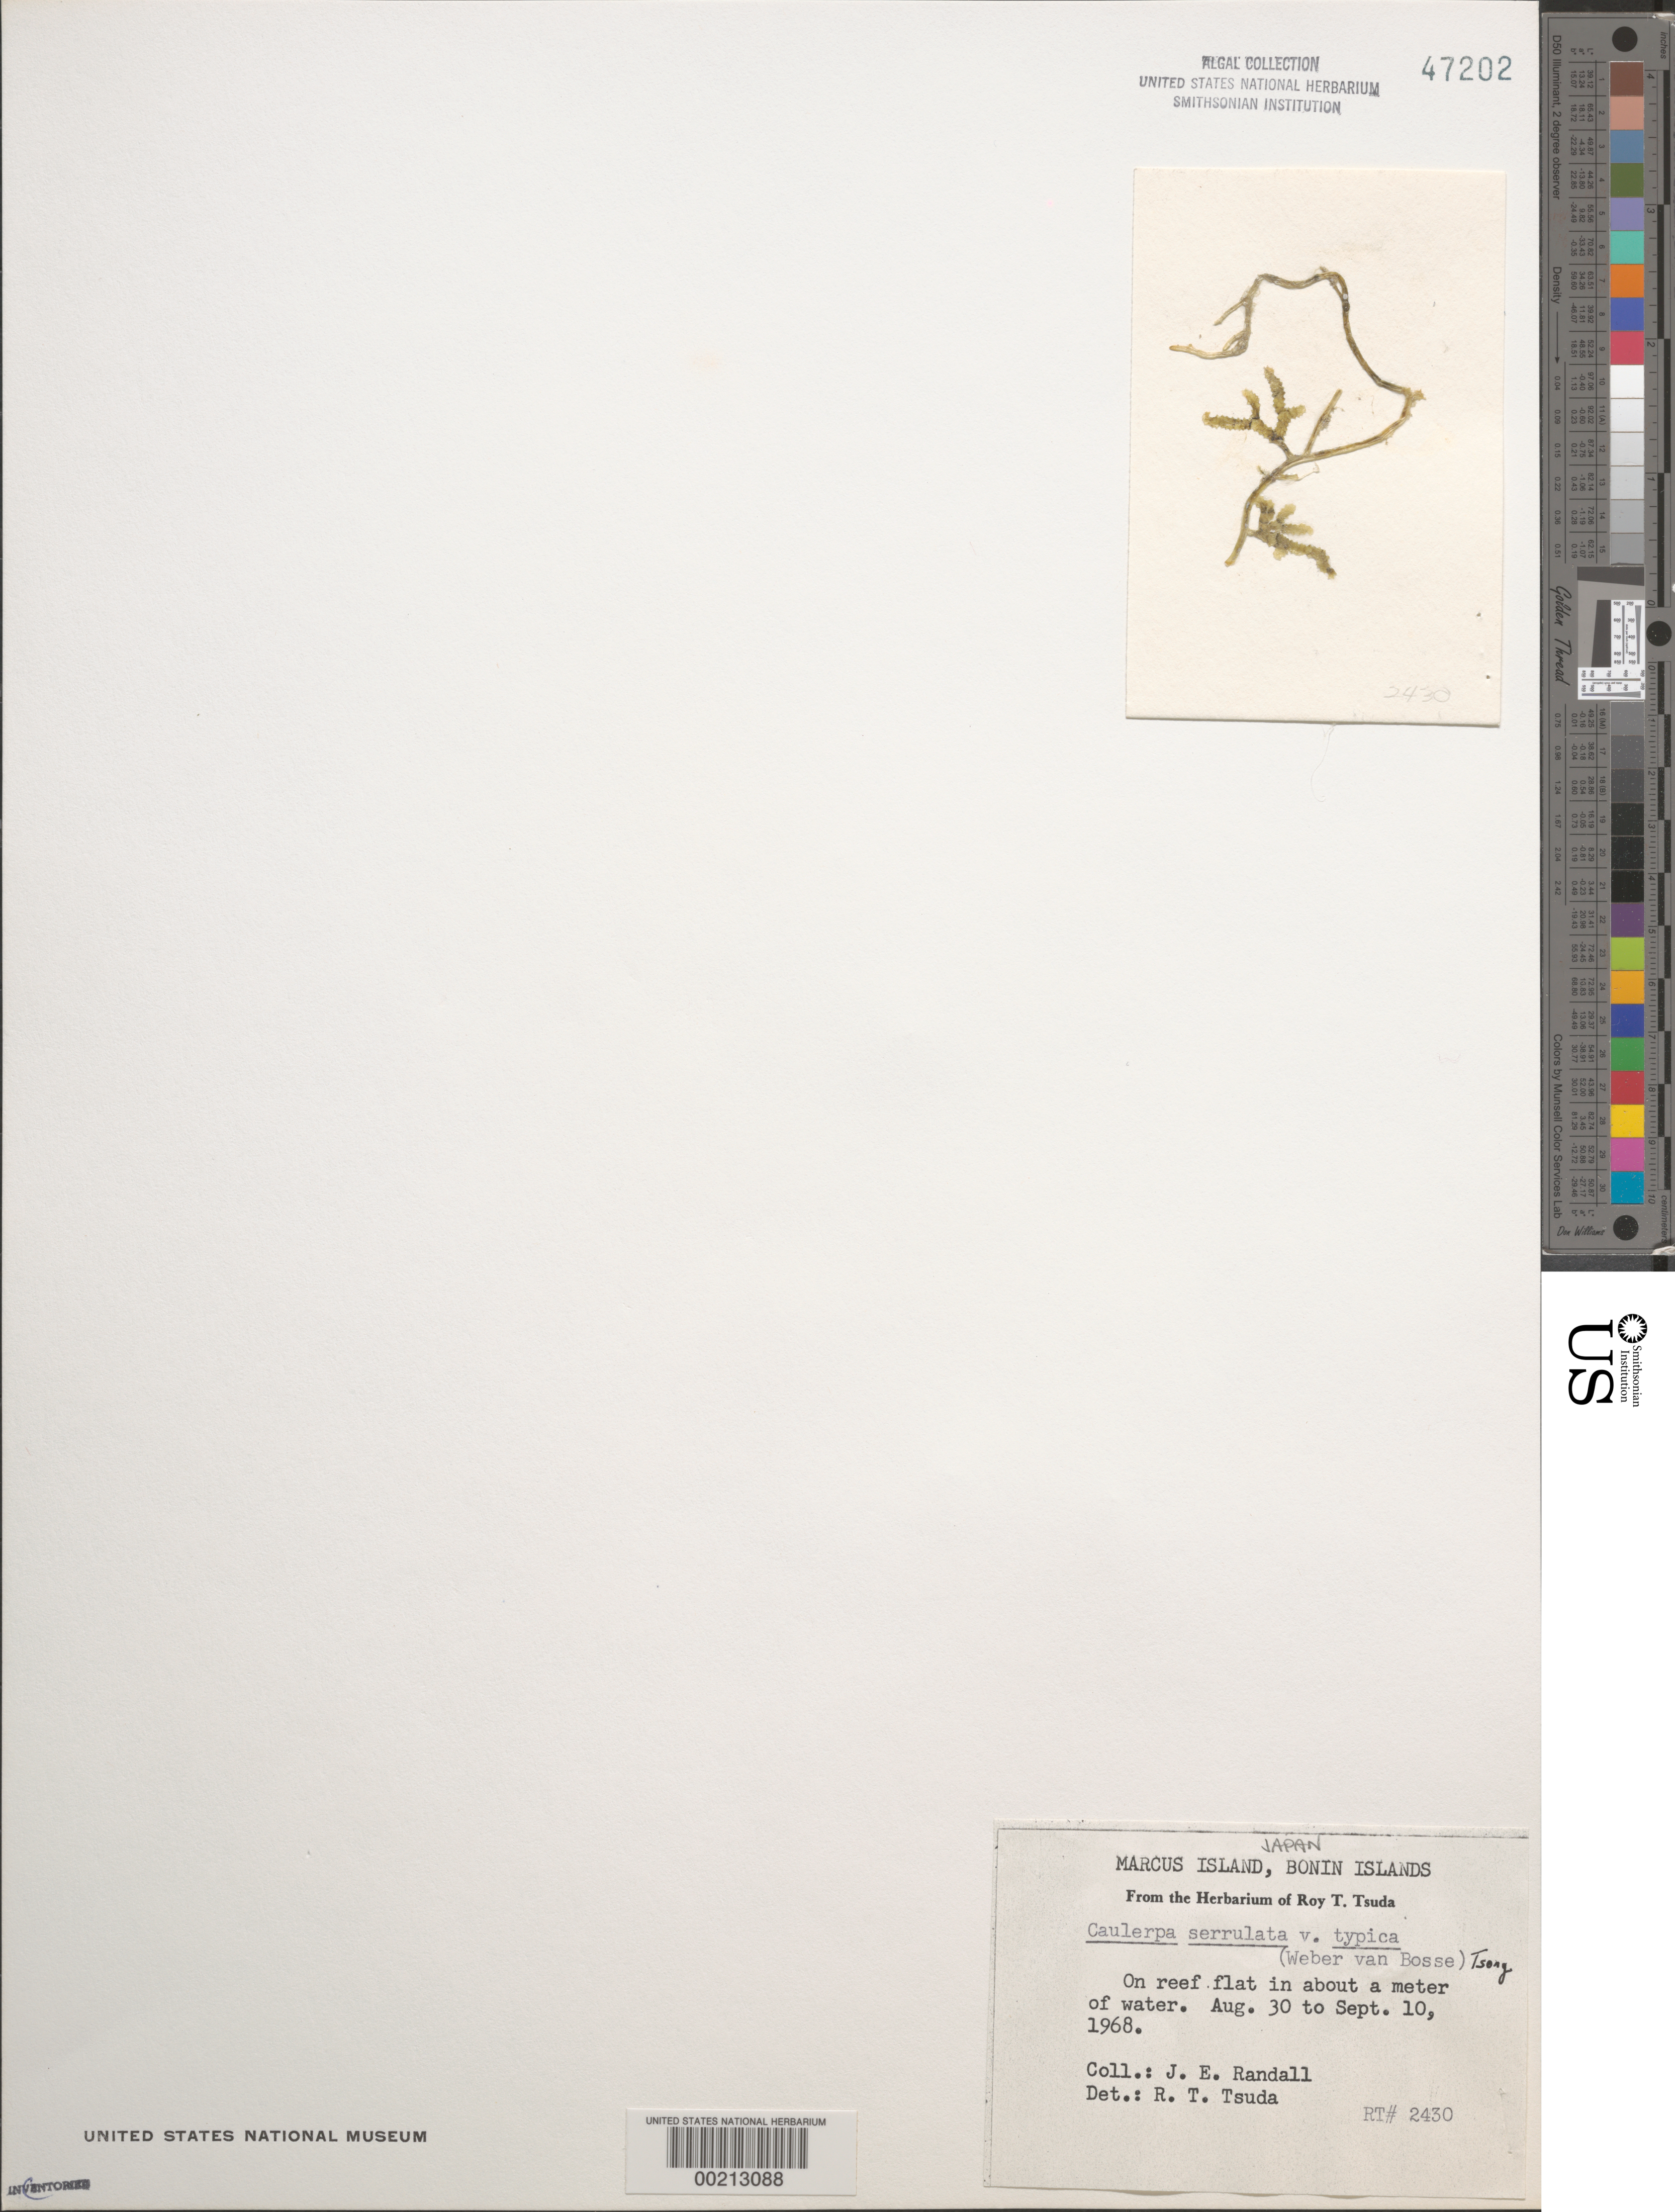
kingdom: Plantae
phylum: Chlorophyta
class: Ulvophyceae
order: Bryopsidales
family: Caulerpaceae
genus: Caulerpa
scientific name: Caulerpa serrulata var. typica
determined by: Tsuda, R. T.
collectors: J. Randall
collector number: Rt 2430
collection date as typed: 30 Aug 1968 TO 10 Sep 1968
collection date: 1968-08-30/1968-09-10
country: Japan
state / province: Tokyo, Federal City of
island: Marcus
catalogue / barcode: US 47202